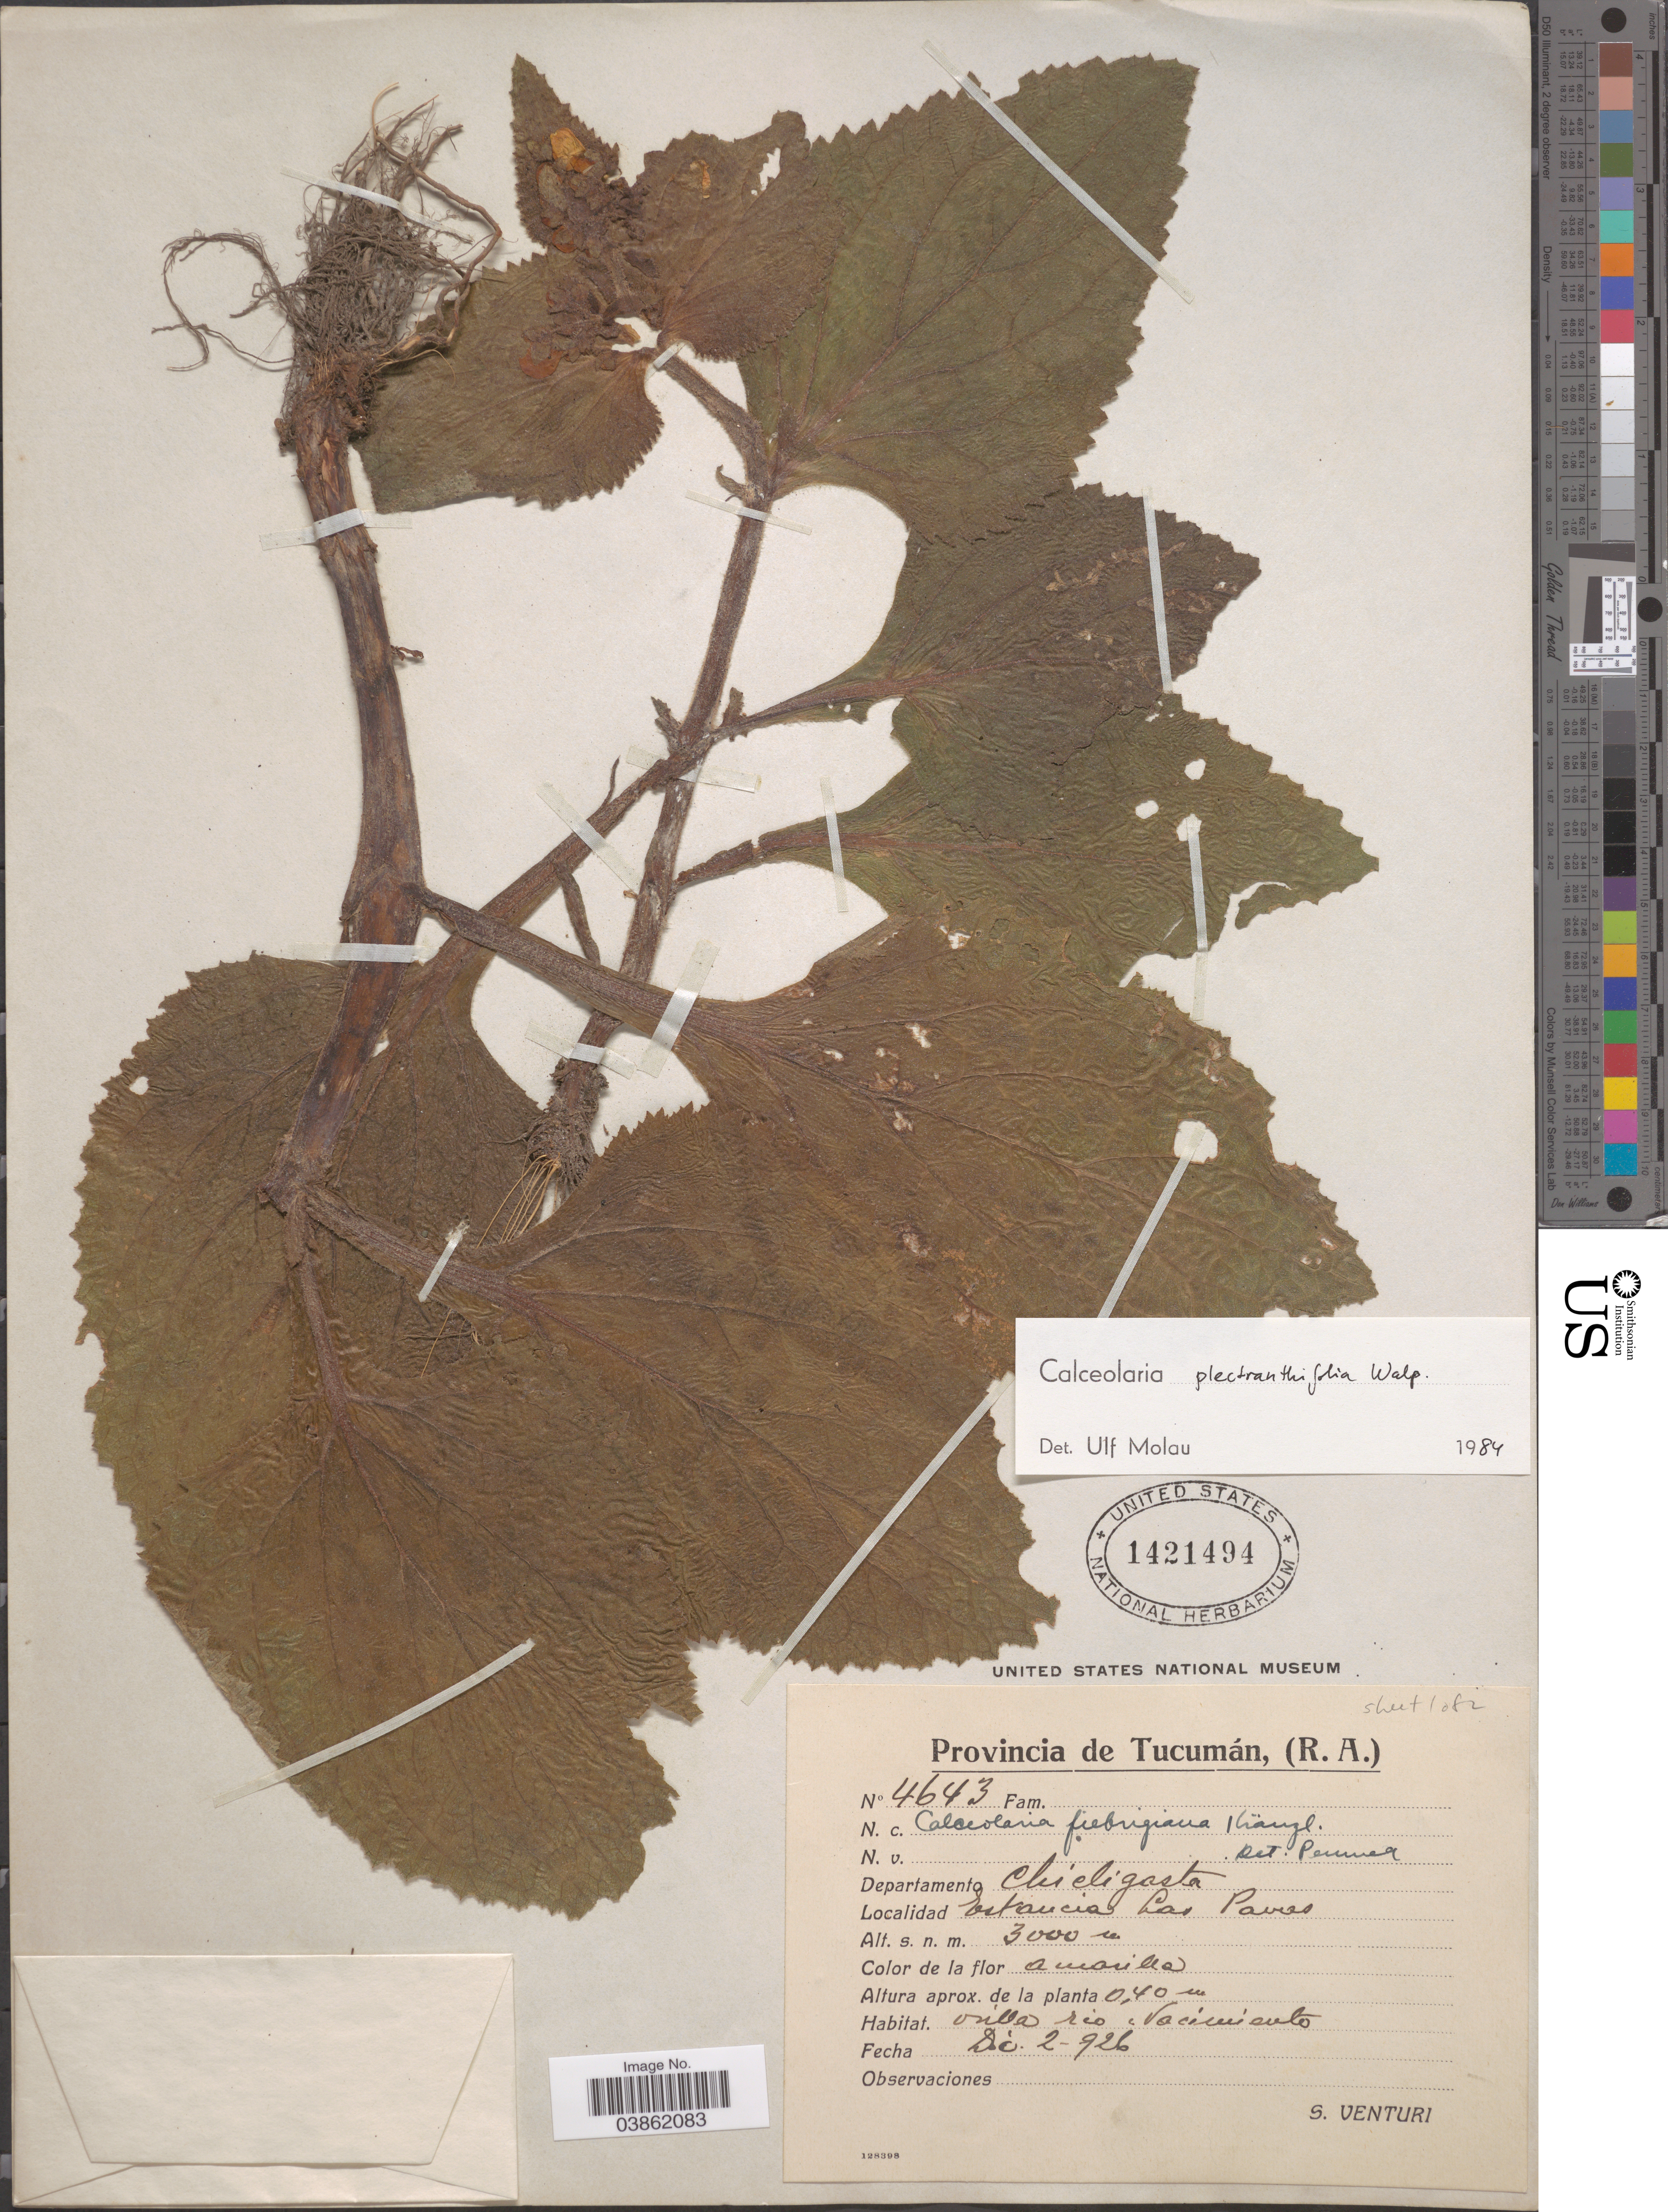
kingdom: Plantae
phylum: Tracheophyta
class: Magnoliopsida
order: Lamiales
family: Calceolariaceae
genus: Calceolaria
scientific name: Calceolaria plectranthifolia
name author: Walp.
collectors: S. Venturi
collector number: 4643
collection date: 1926-12-02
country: Argentina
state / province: Tucuman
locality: Departamento Chicligasta. Estancia Las Pavas.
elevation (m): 3000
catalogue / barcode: US 1421494